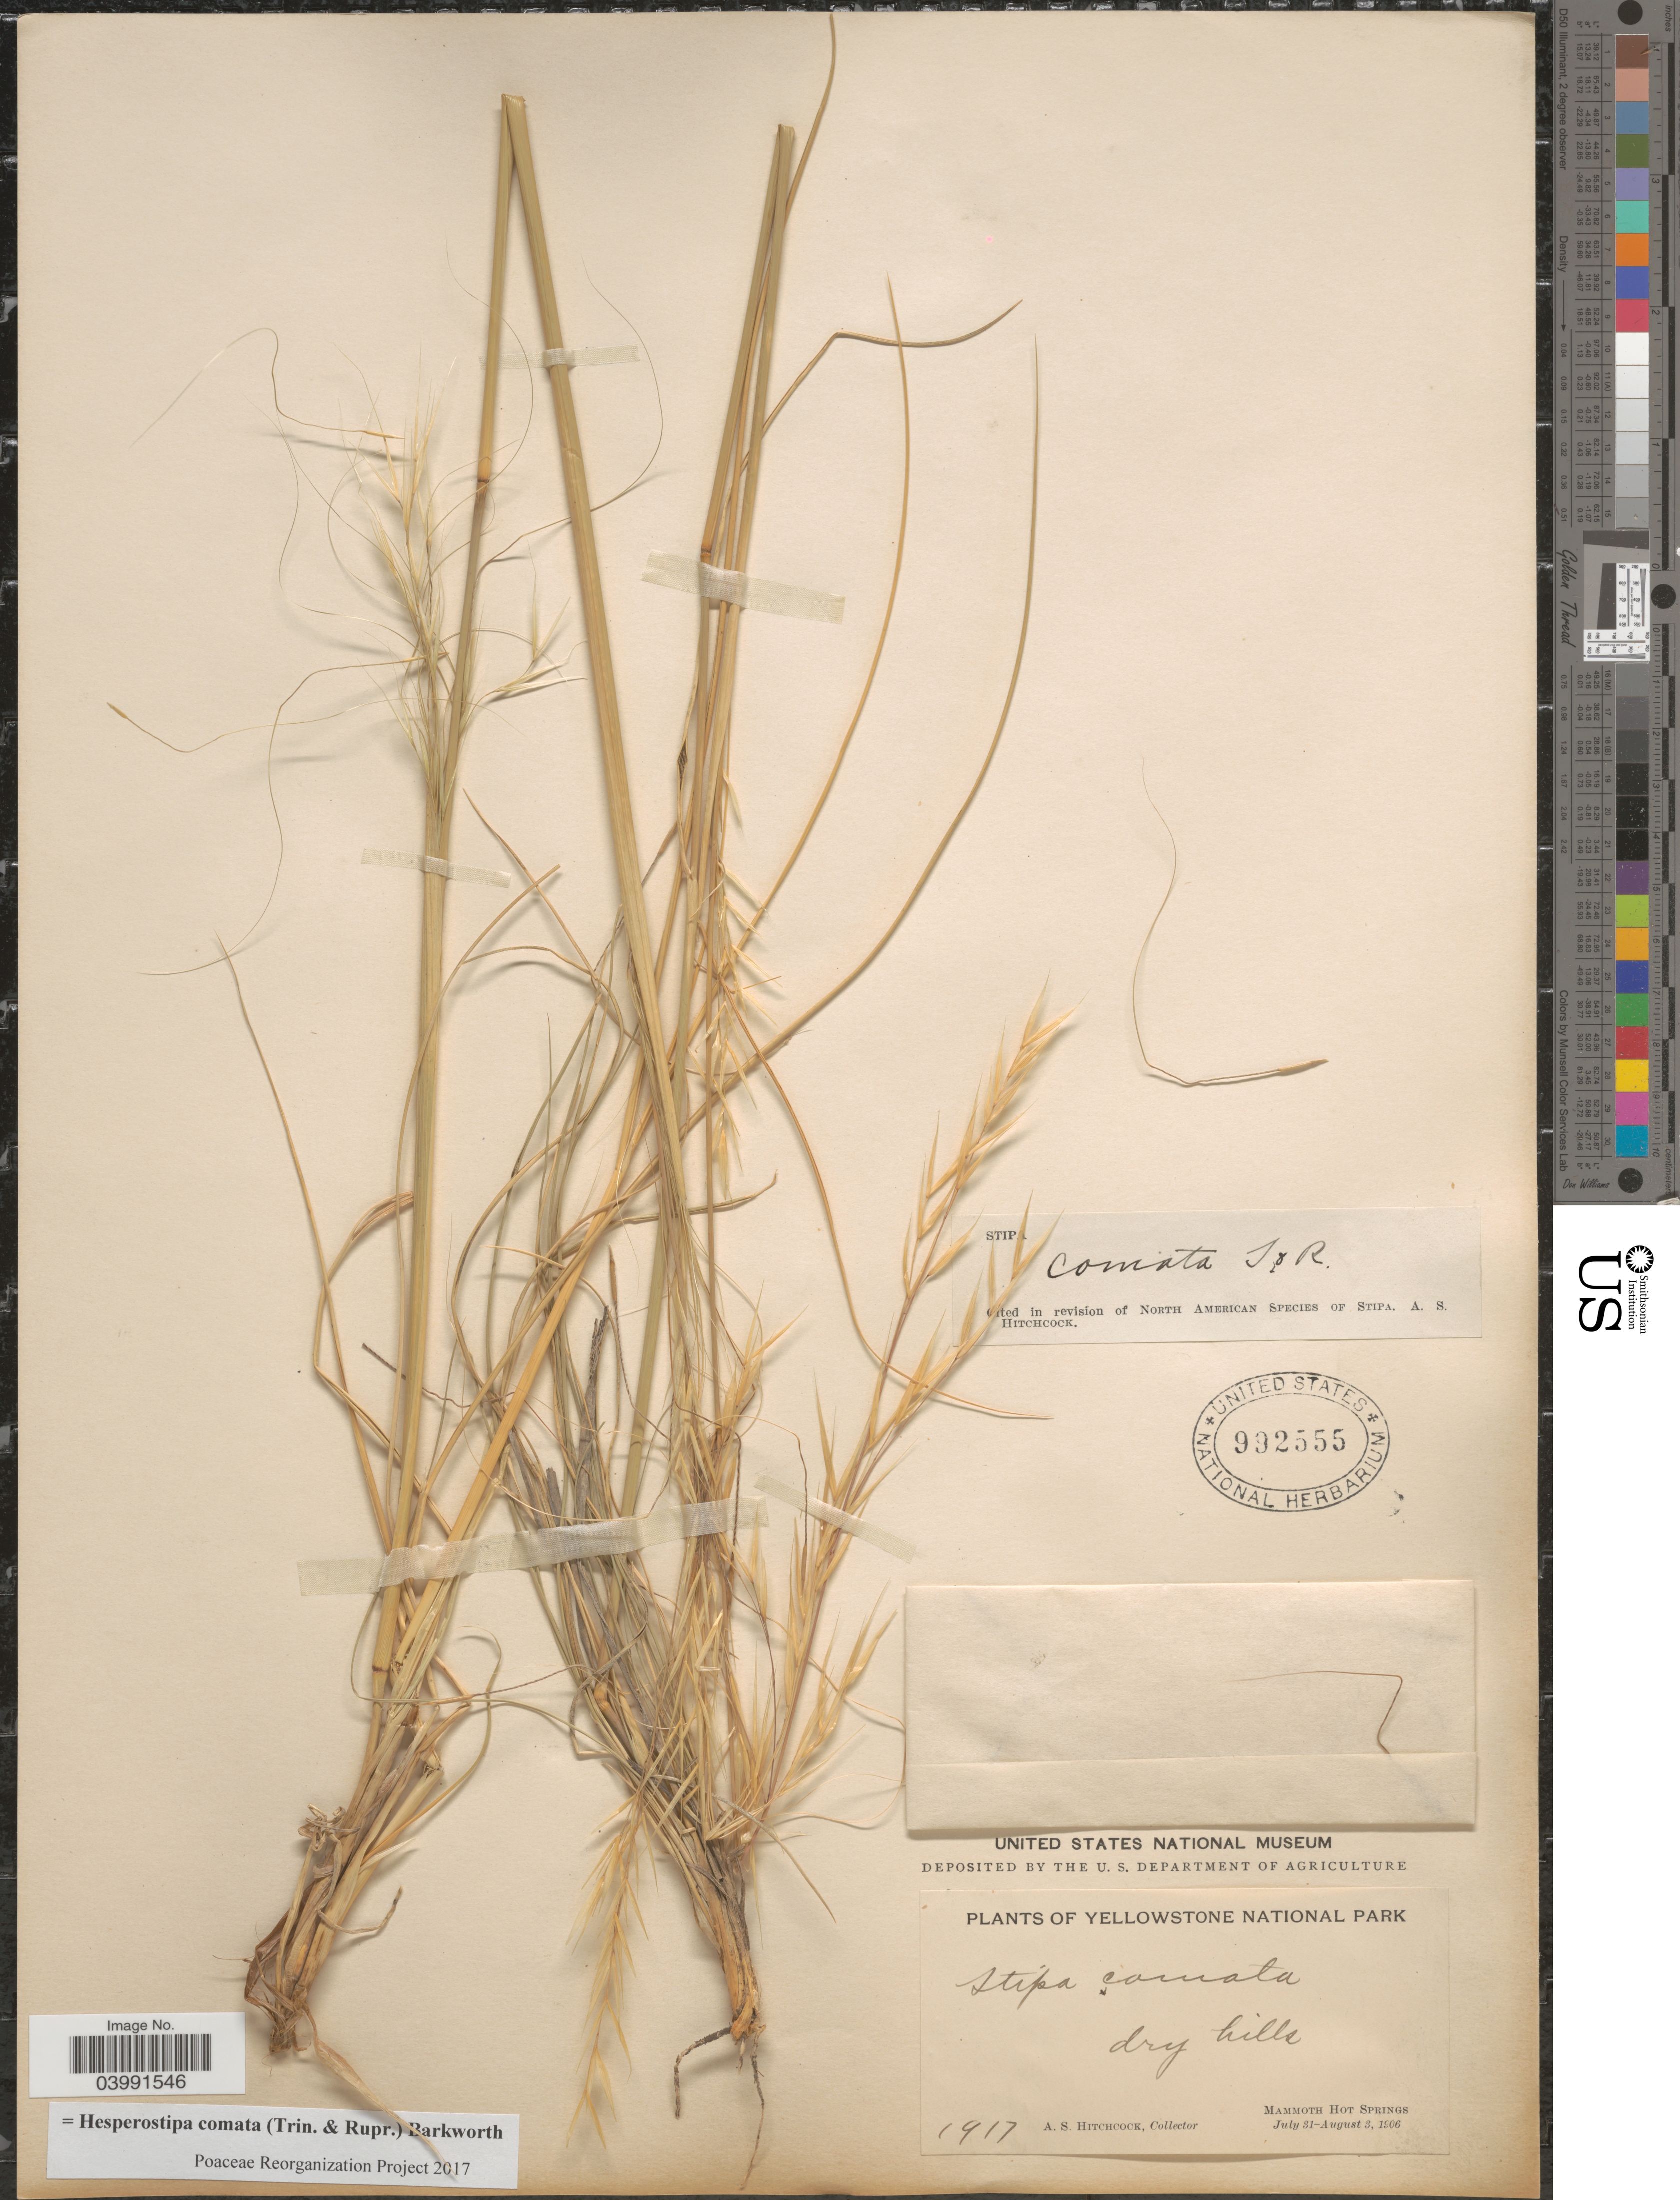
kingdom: Plantae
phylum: Tracheophyta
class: Liliopsida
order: Poales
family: Poaceae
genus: Hesperostipa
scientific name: Hesperostipa comata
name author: (Trin. & Rupr.) Barkworth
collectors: A. S. Hitchcock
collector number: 1917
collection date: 1906-07-31/1906-08-03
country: United States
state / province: Wyoming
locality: Yellowstone National Park. Mammoth Hot Springs.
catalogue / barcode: US 992555